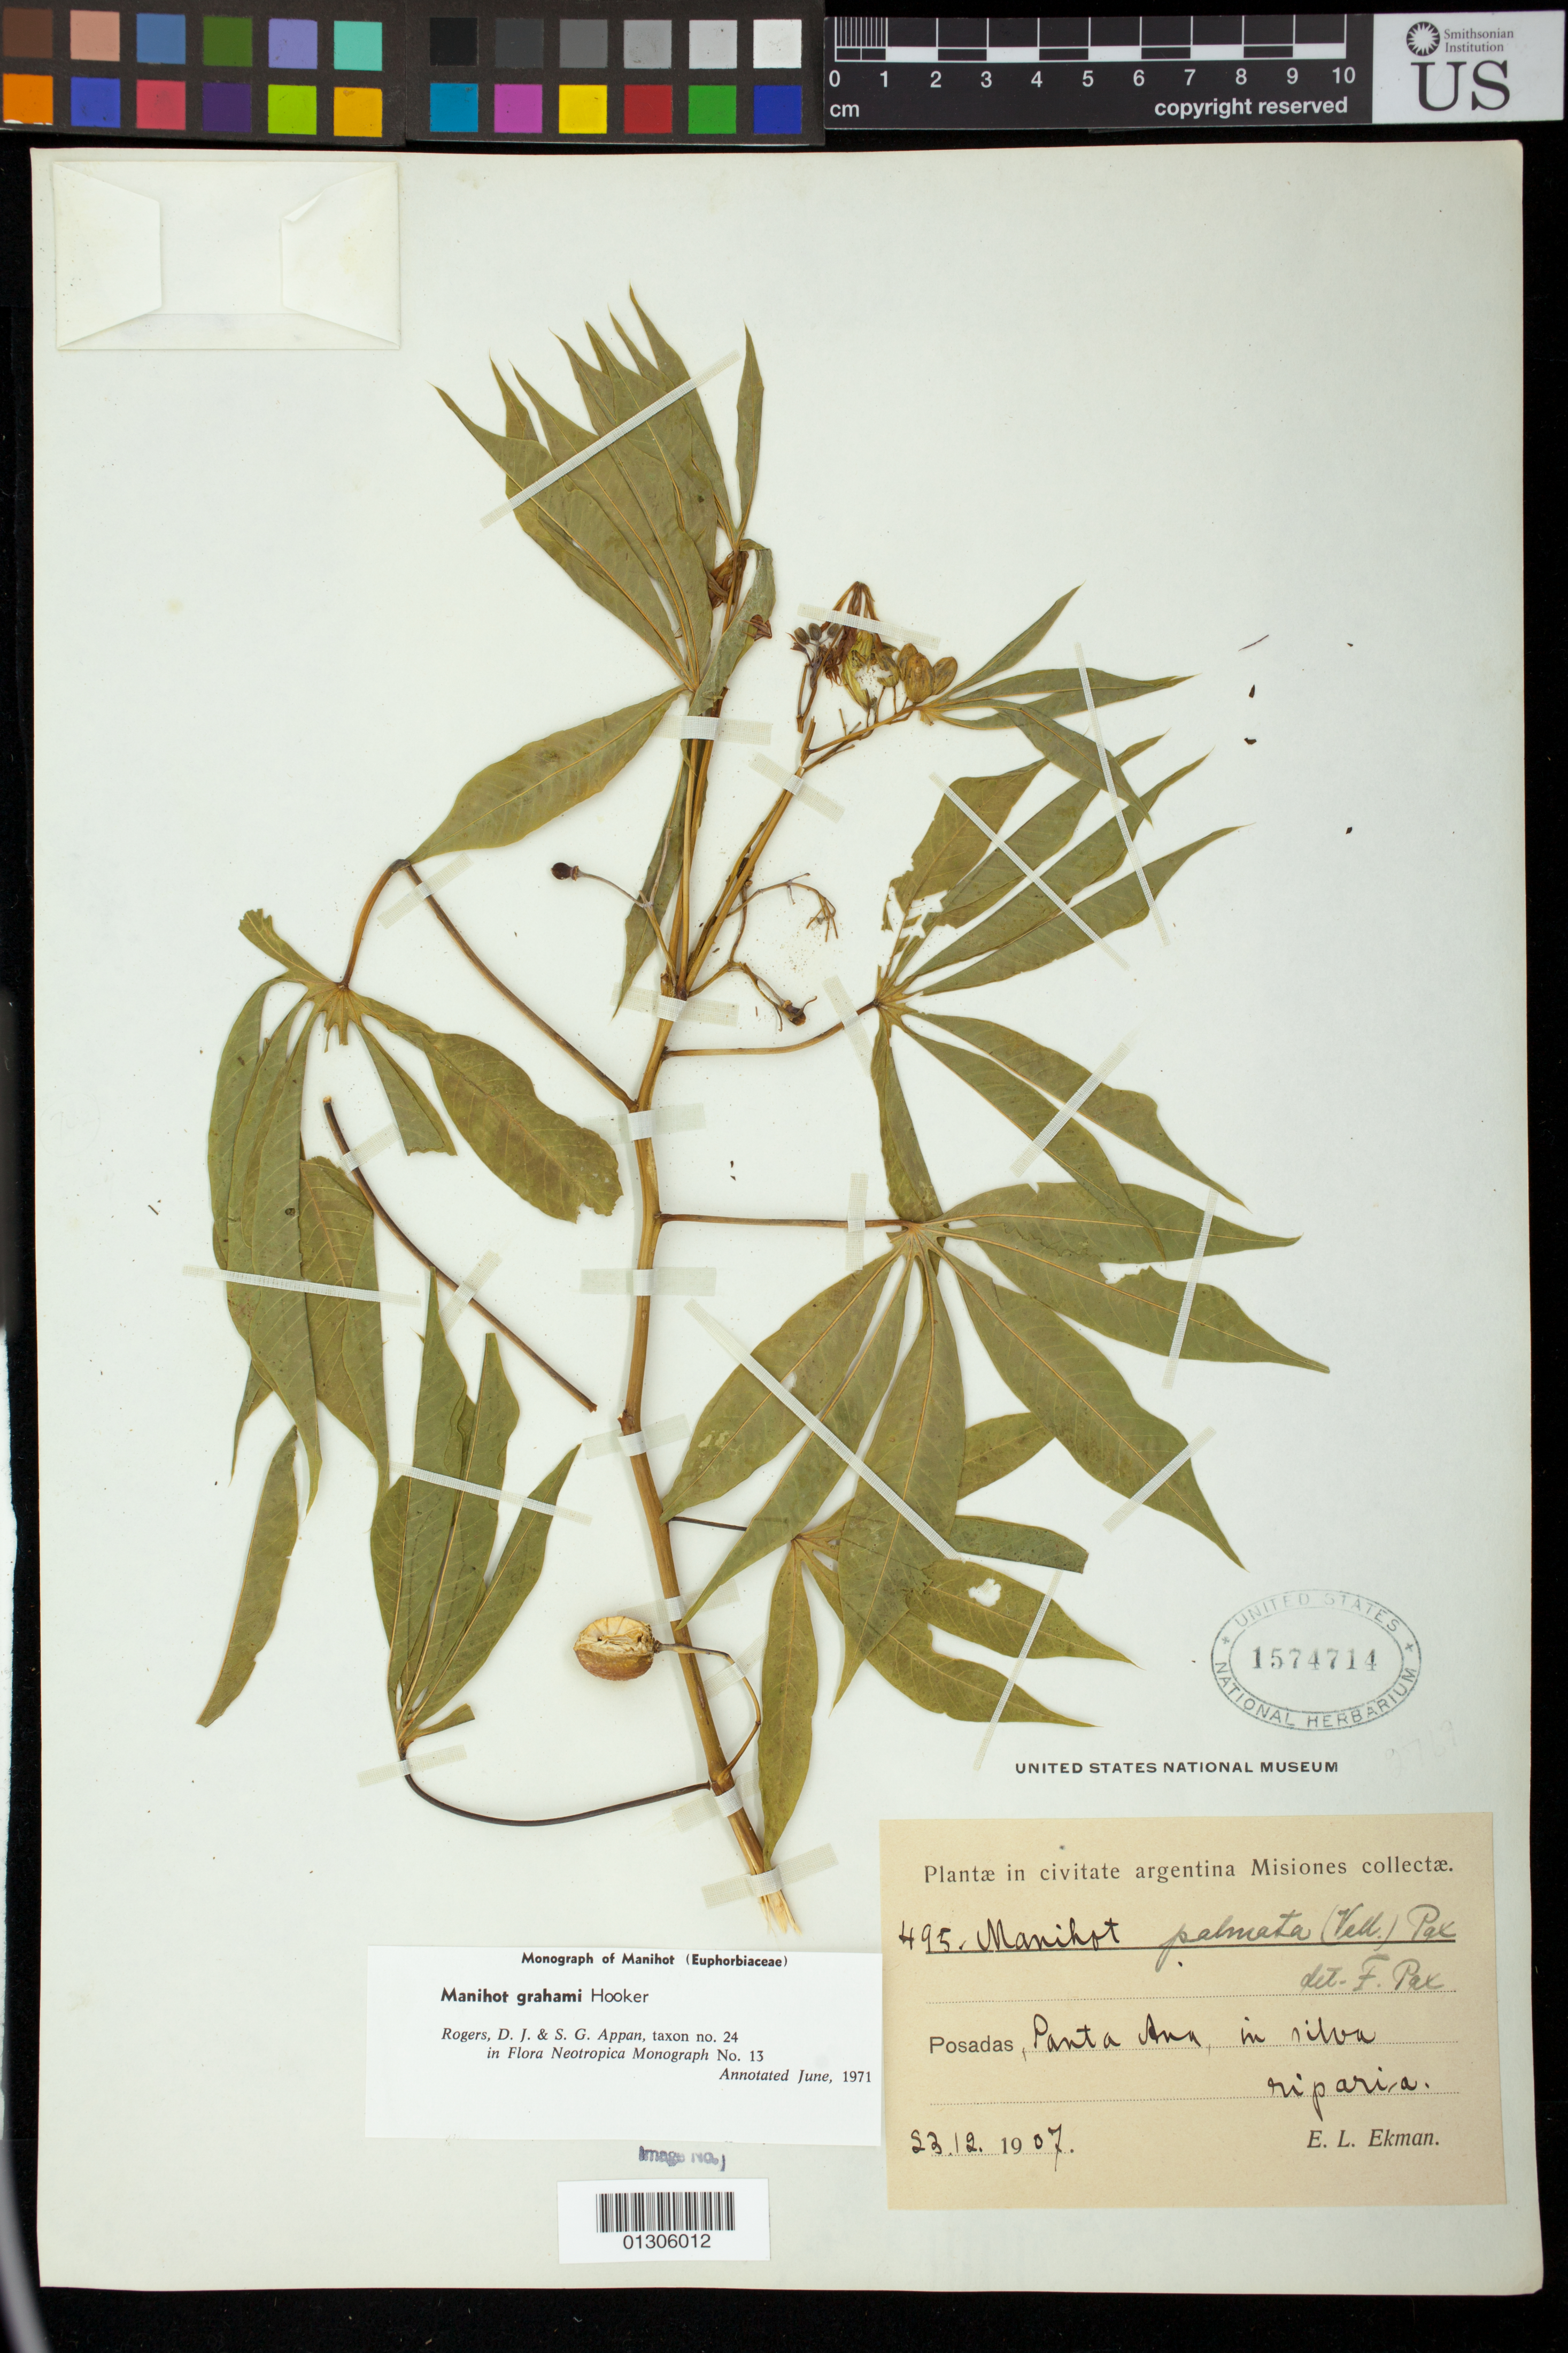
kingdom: Plantae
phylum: Tracheophyta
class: Magnoliopsida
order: Malpighiales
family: Euphorbiaceae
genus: Manihot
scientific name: Manihot grahamii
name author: Hook.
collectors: E. L. Ekman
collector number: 495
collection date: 1907-12-23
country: Argentina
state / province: Misiones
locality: Posadas, Ponta Ana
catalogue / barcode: US 1574714